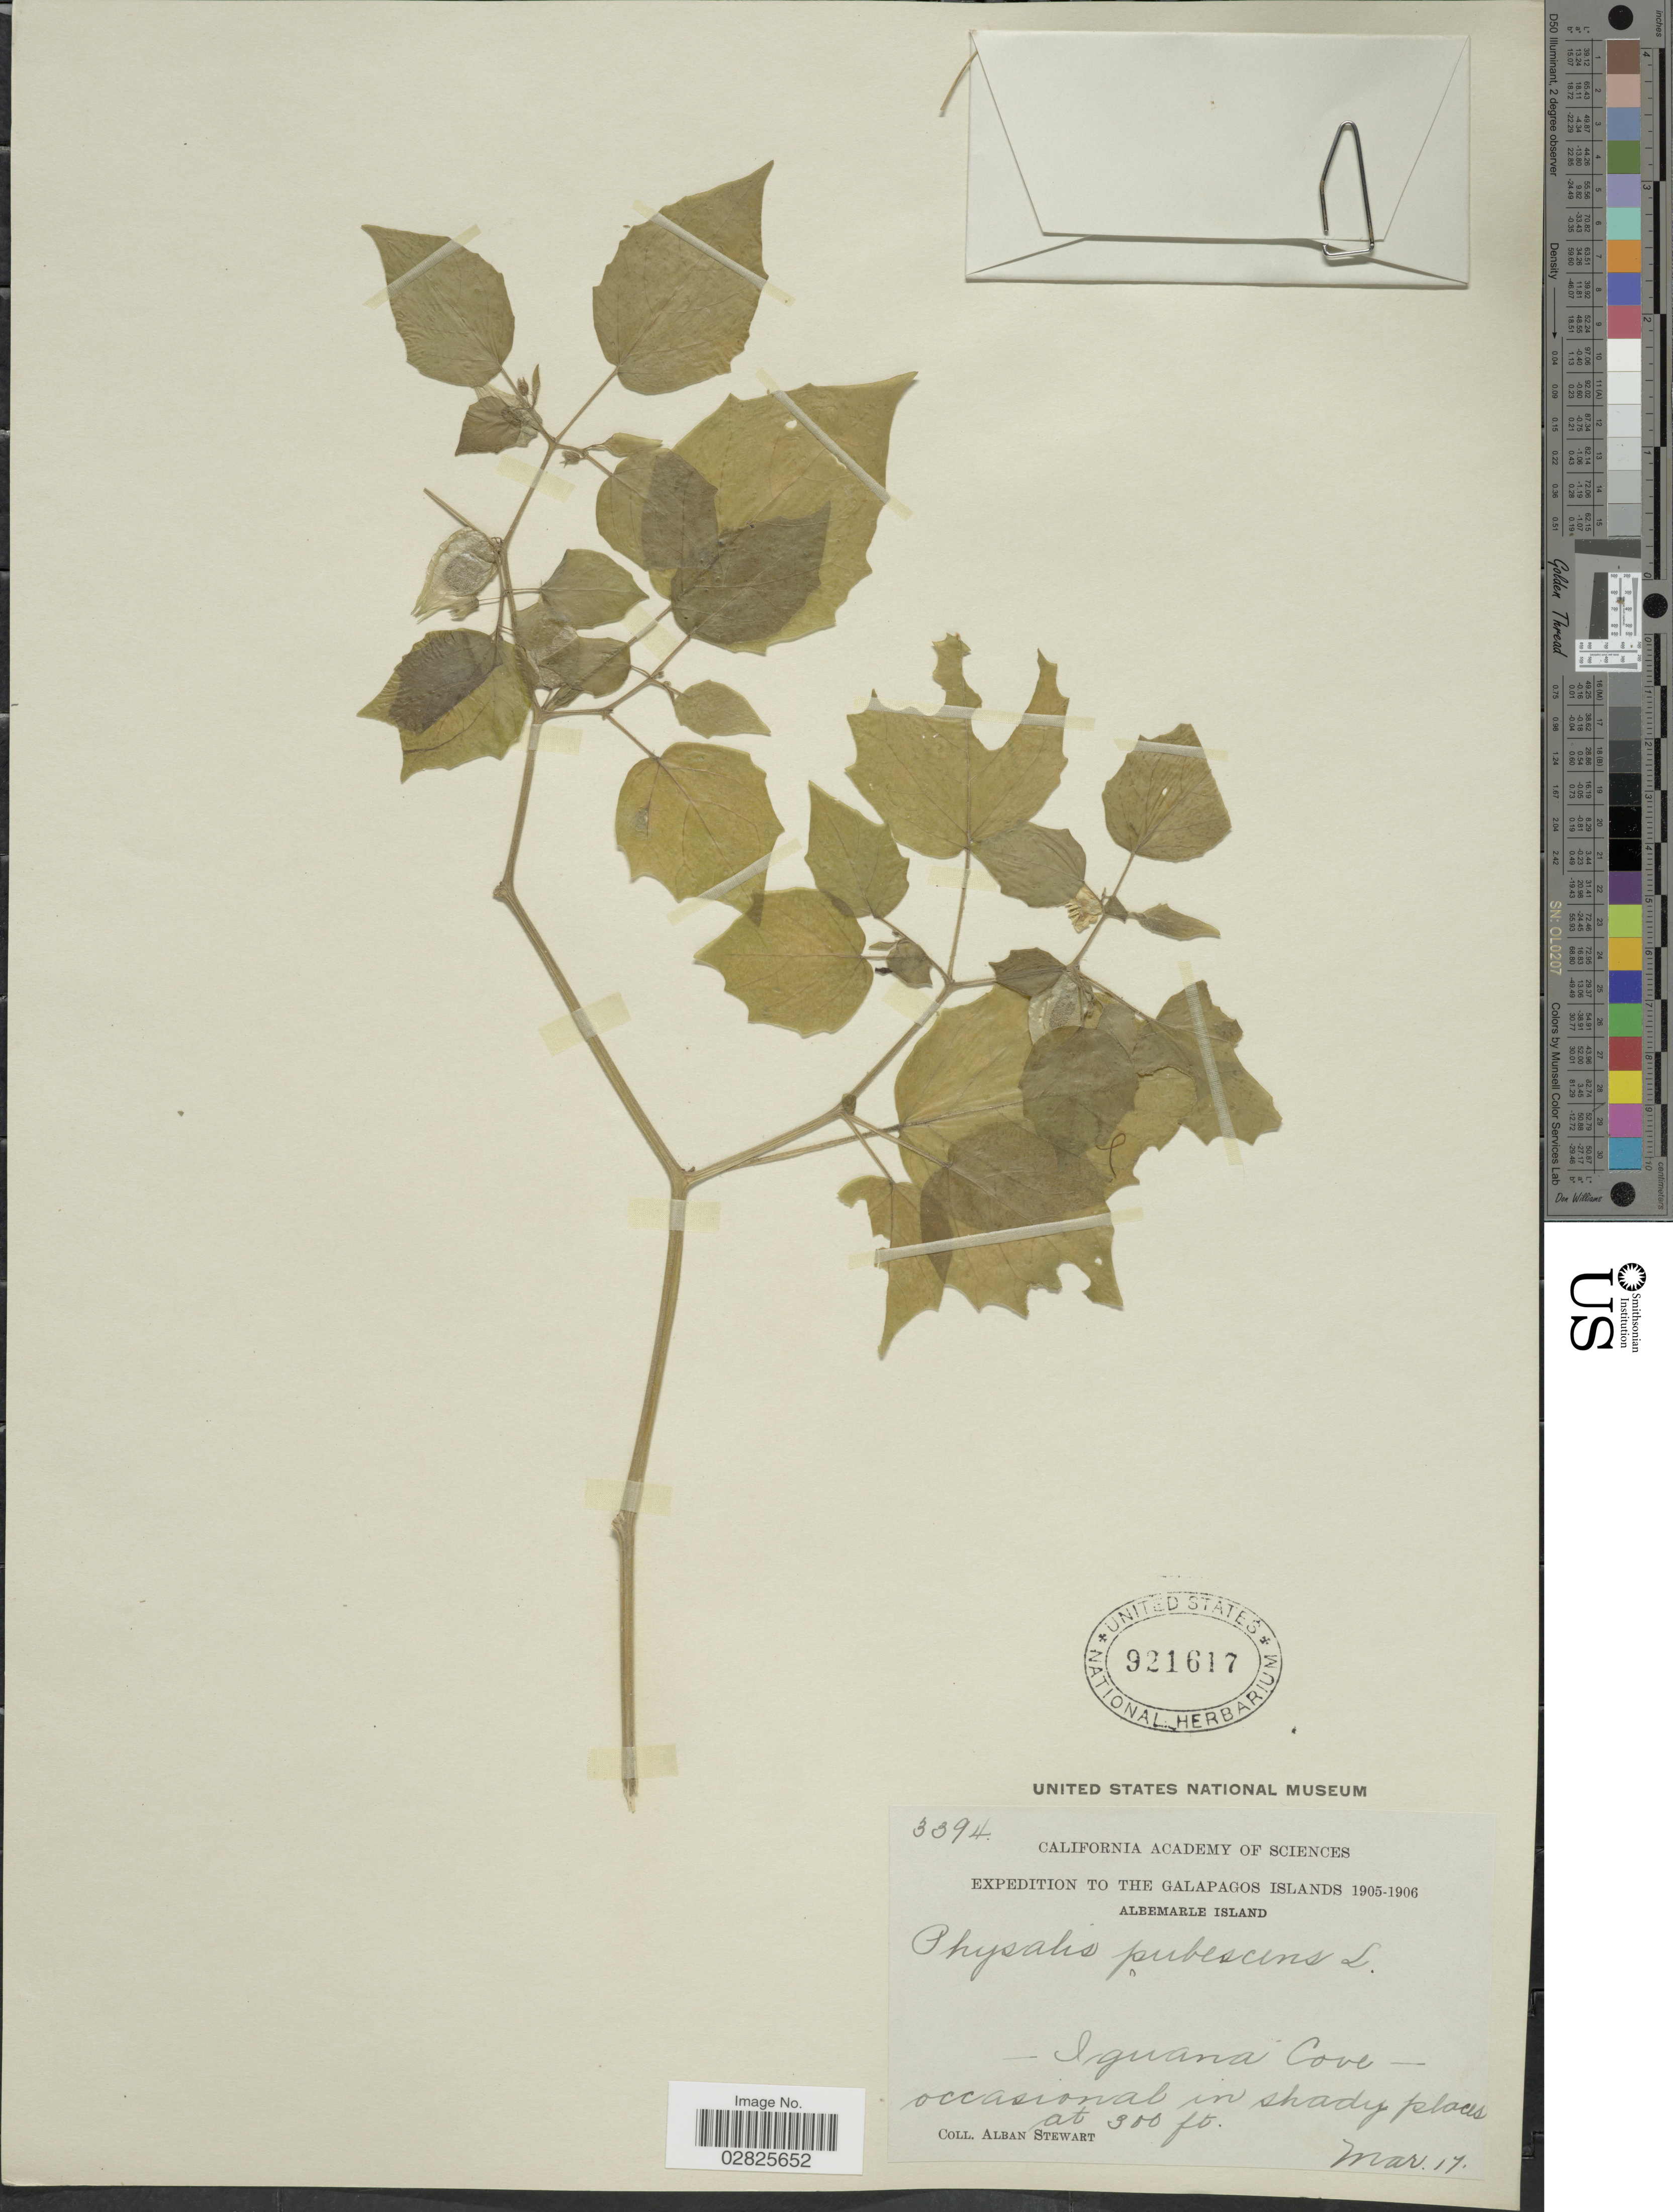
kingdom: Plantae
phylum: Tracheophyta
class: Magnoliopsida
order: Solanales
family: Solanaceae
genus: Physalis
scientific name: Physalis pubescens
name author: L.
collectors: A. Stewart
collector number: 3394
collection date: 1905-03-17/1906-03-17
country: Ecuador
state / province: Colón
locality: Galapagos Islands. Albemarle Island. - Iguana Cove -.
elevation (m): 91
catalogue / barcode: US 921617